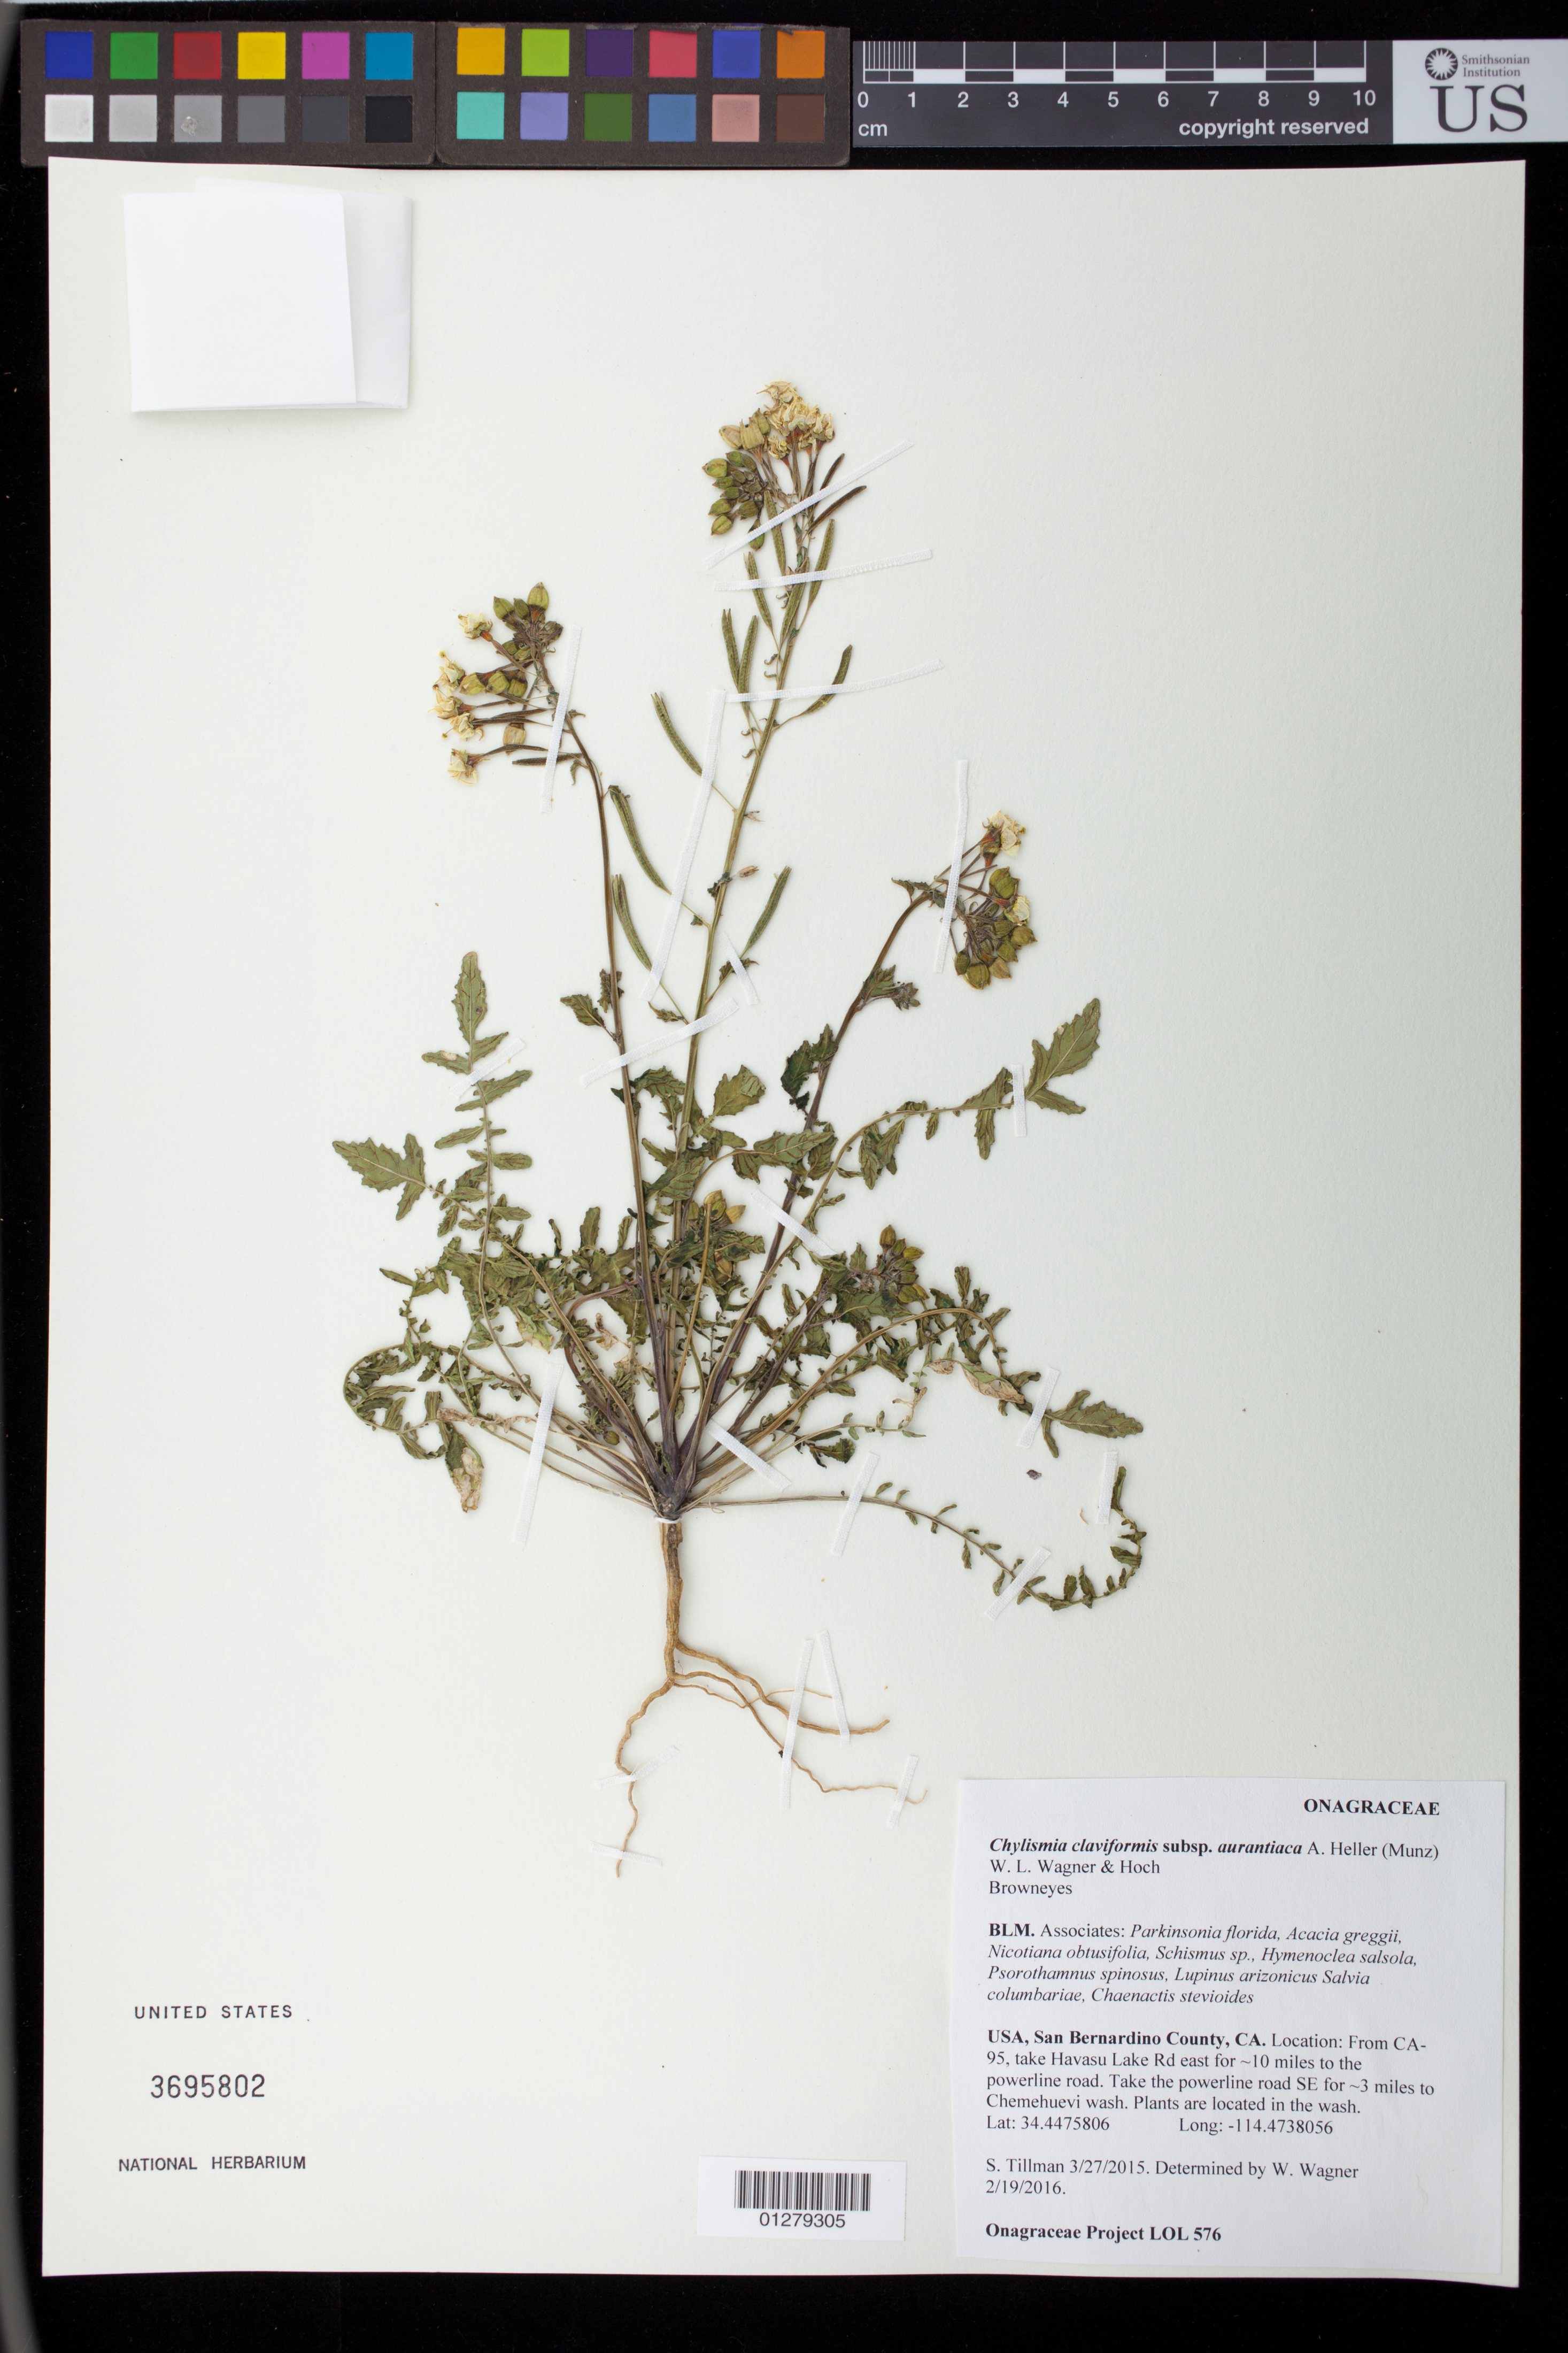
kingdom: Plantae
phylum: Tracheophyta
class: Magnoliopsida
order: Myrtales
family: Onagraceae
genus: Chylismia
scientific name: Chylismia claviformis subsp. aurantiaca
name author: (Munz) W.L. Wagner & Hoch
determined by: Wagner, W. L., (BOT), Smithsonian Institution - National Museum of Natural History (UNITED STATES)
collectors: S. Tillman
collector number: LOL 576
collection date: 2015-03-27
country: United States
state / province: California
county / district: San Bernardino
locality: From CA-95, take Havasu Lake Rd east for ~10 miles to the powerline road. Take the powerline road SE for ~3 miles to Chemehuevi wash. Plants are located in the wash.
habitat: Large, sandy wash channel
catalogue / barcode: US 3695802